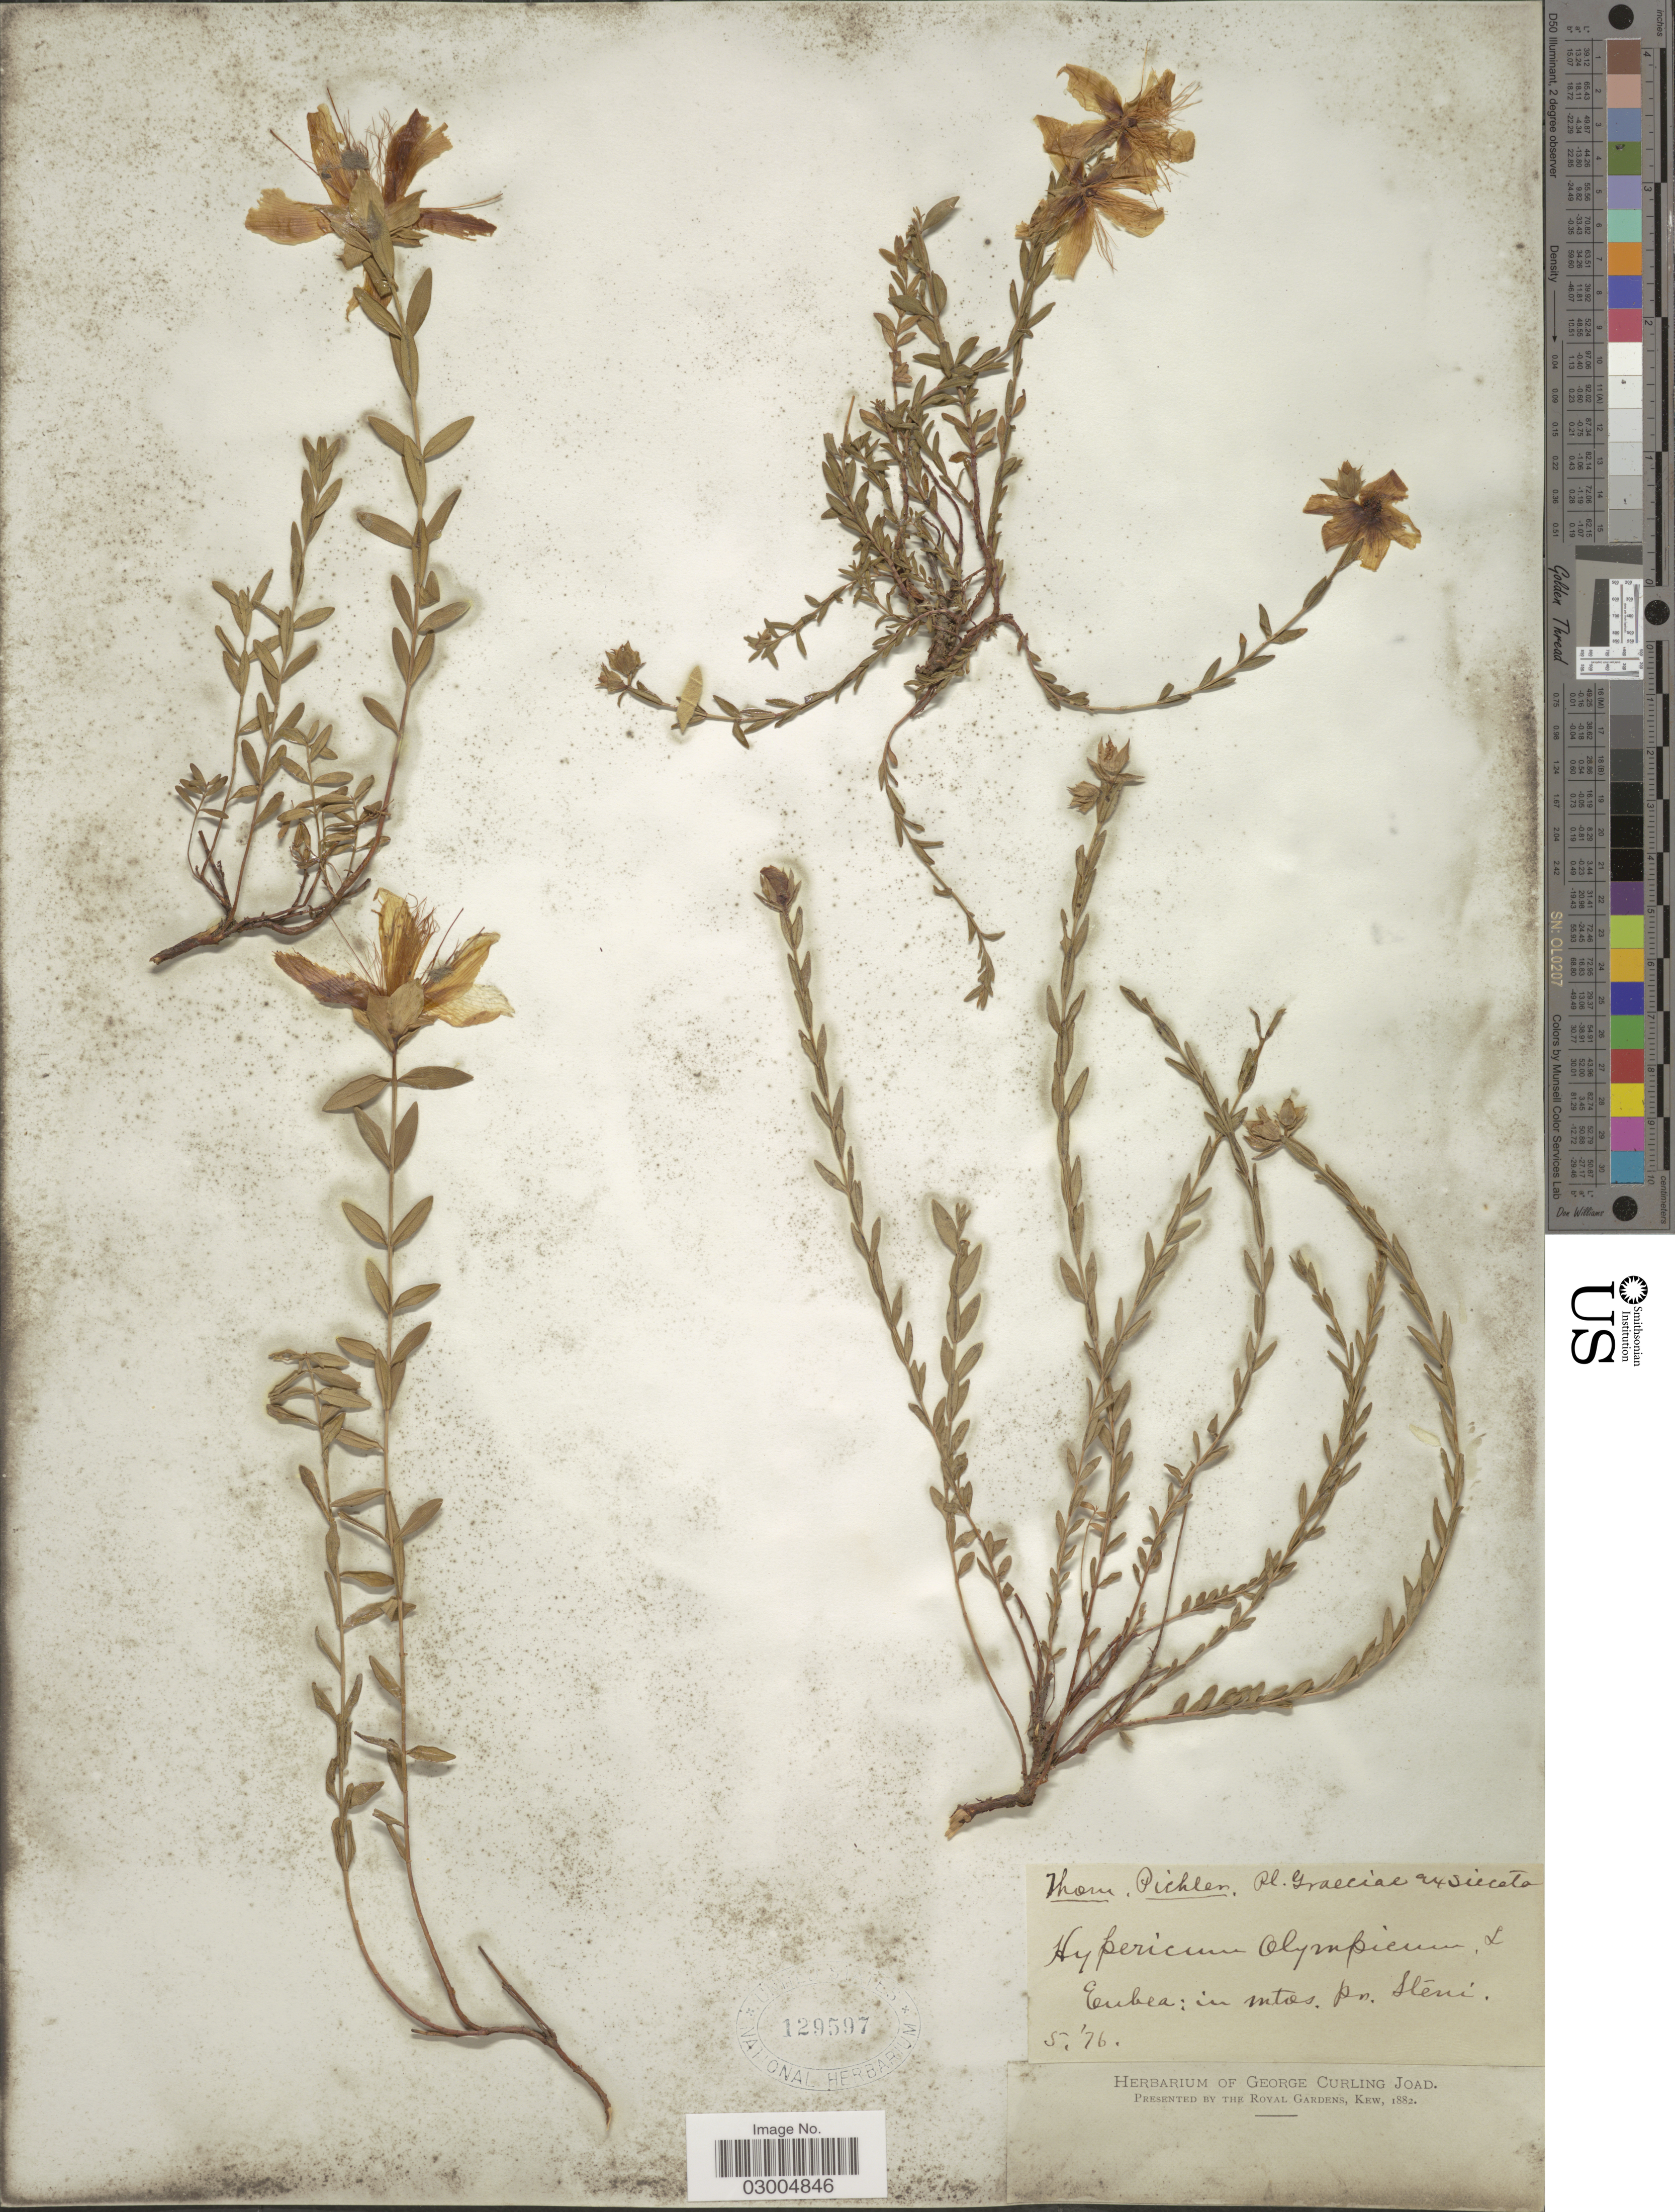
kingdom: Plantae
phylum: Tracheophyta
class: Magnoliopsida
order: Malpighiales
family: Hypericaceae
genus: Hypericum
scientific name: Hypericum olympicum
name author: L.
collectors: T. Pichler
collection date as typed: Transcribed d/m/y: /5/76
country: Greece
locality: Eubea: in mtos. pn. Steni.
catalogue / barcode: US 129597